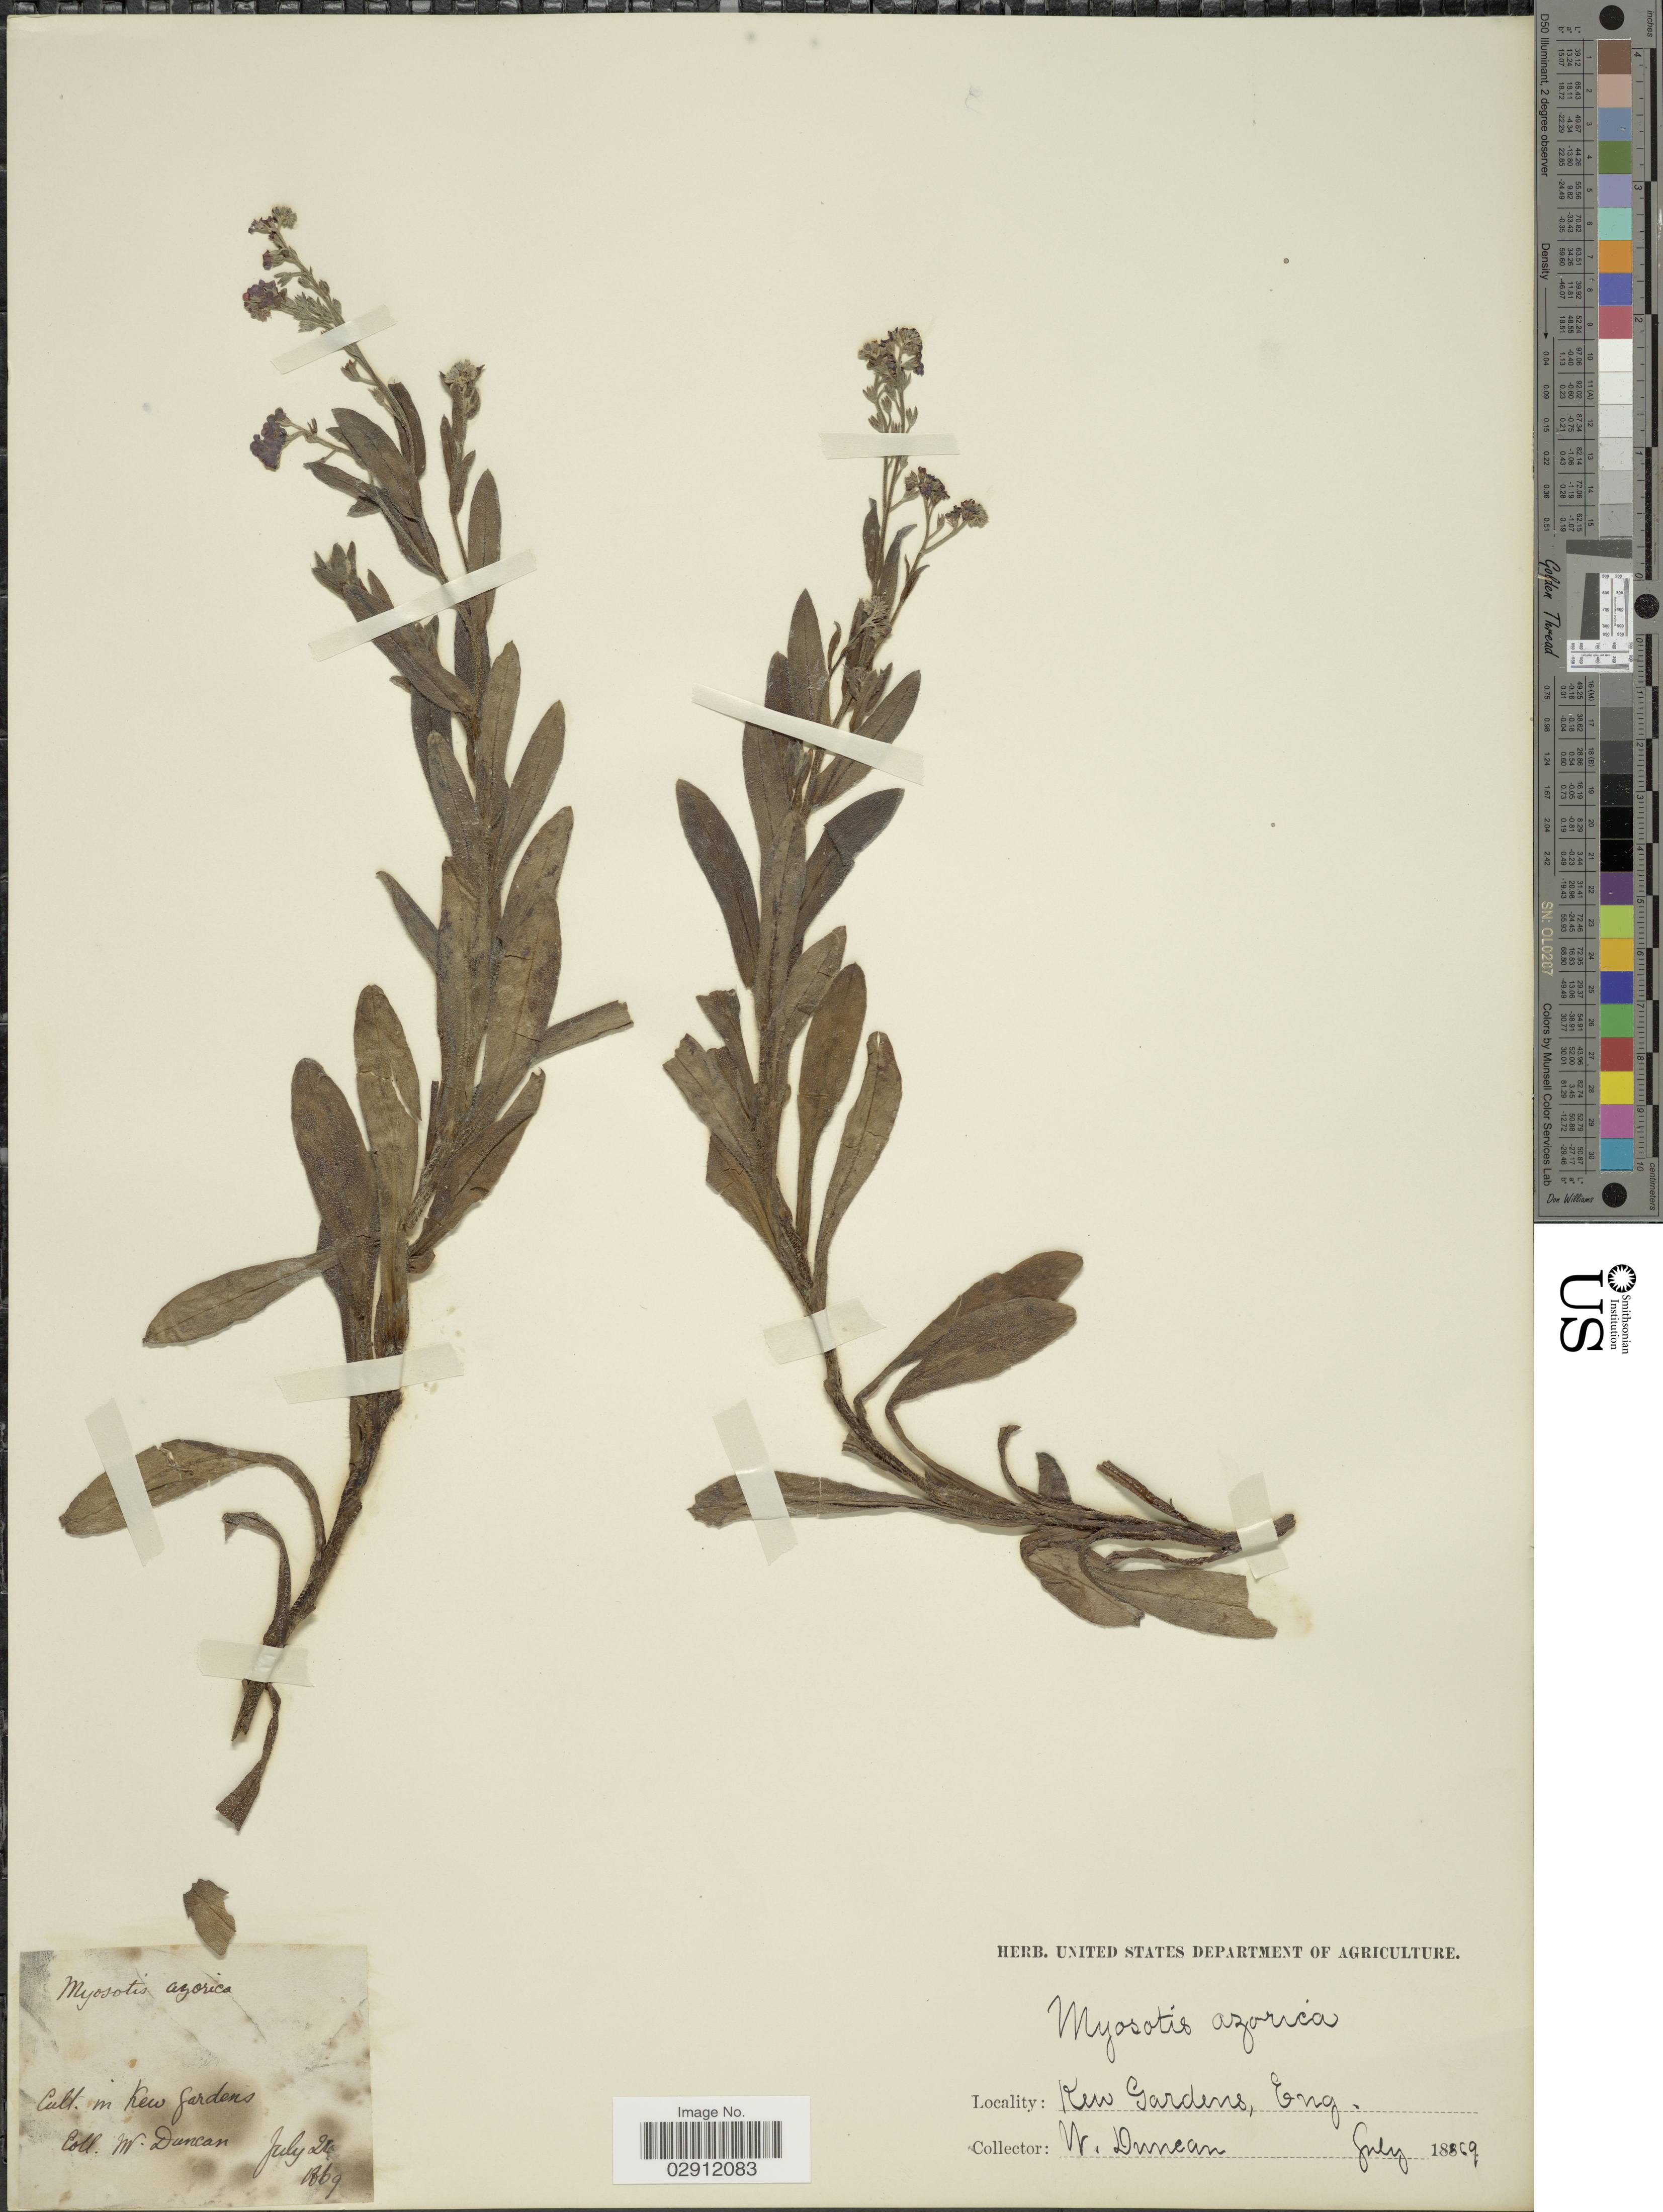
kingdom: Plantae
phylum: Tracheophyta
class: Magnoliopsida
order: Boraginales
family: Boraginaceae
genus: Myosotis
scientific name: Myosotis azorica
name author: H. C. Watson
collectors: W. Duncan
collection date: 1869-07-24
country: United Kingdom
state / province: England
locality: Kew Gardens, Eng.